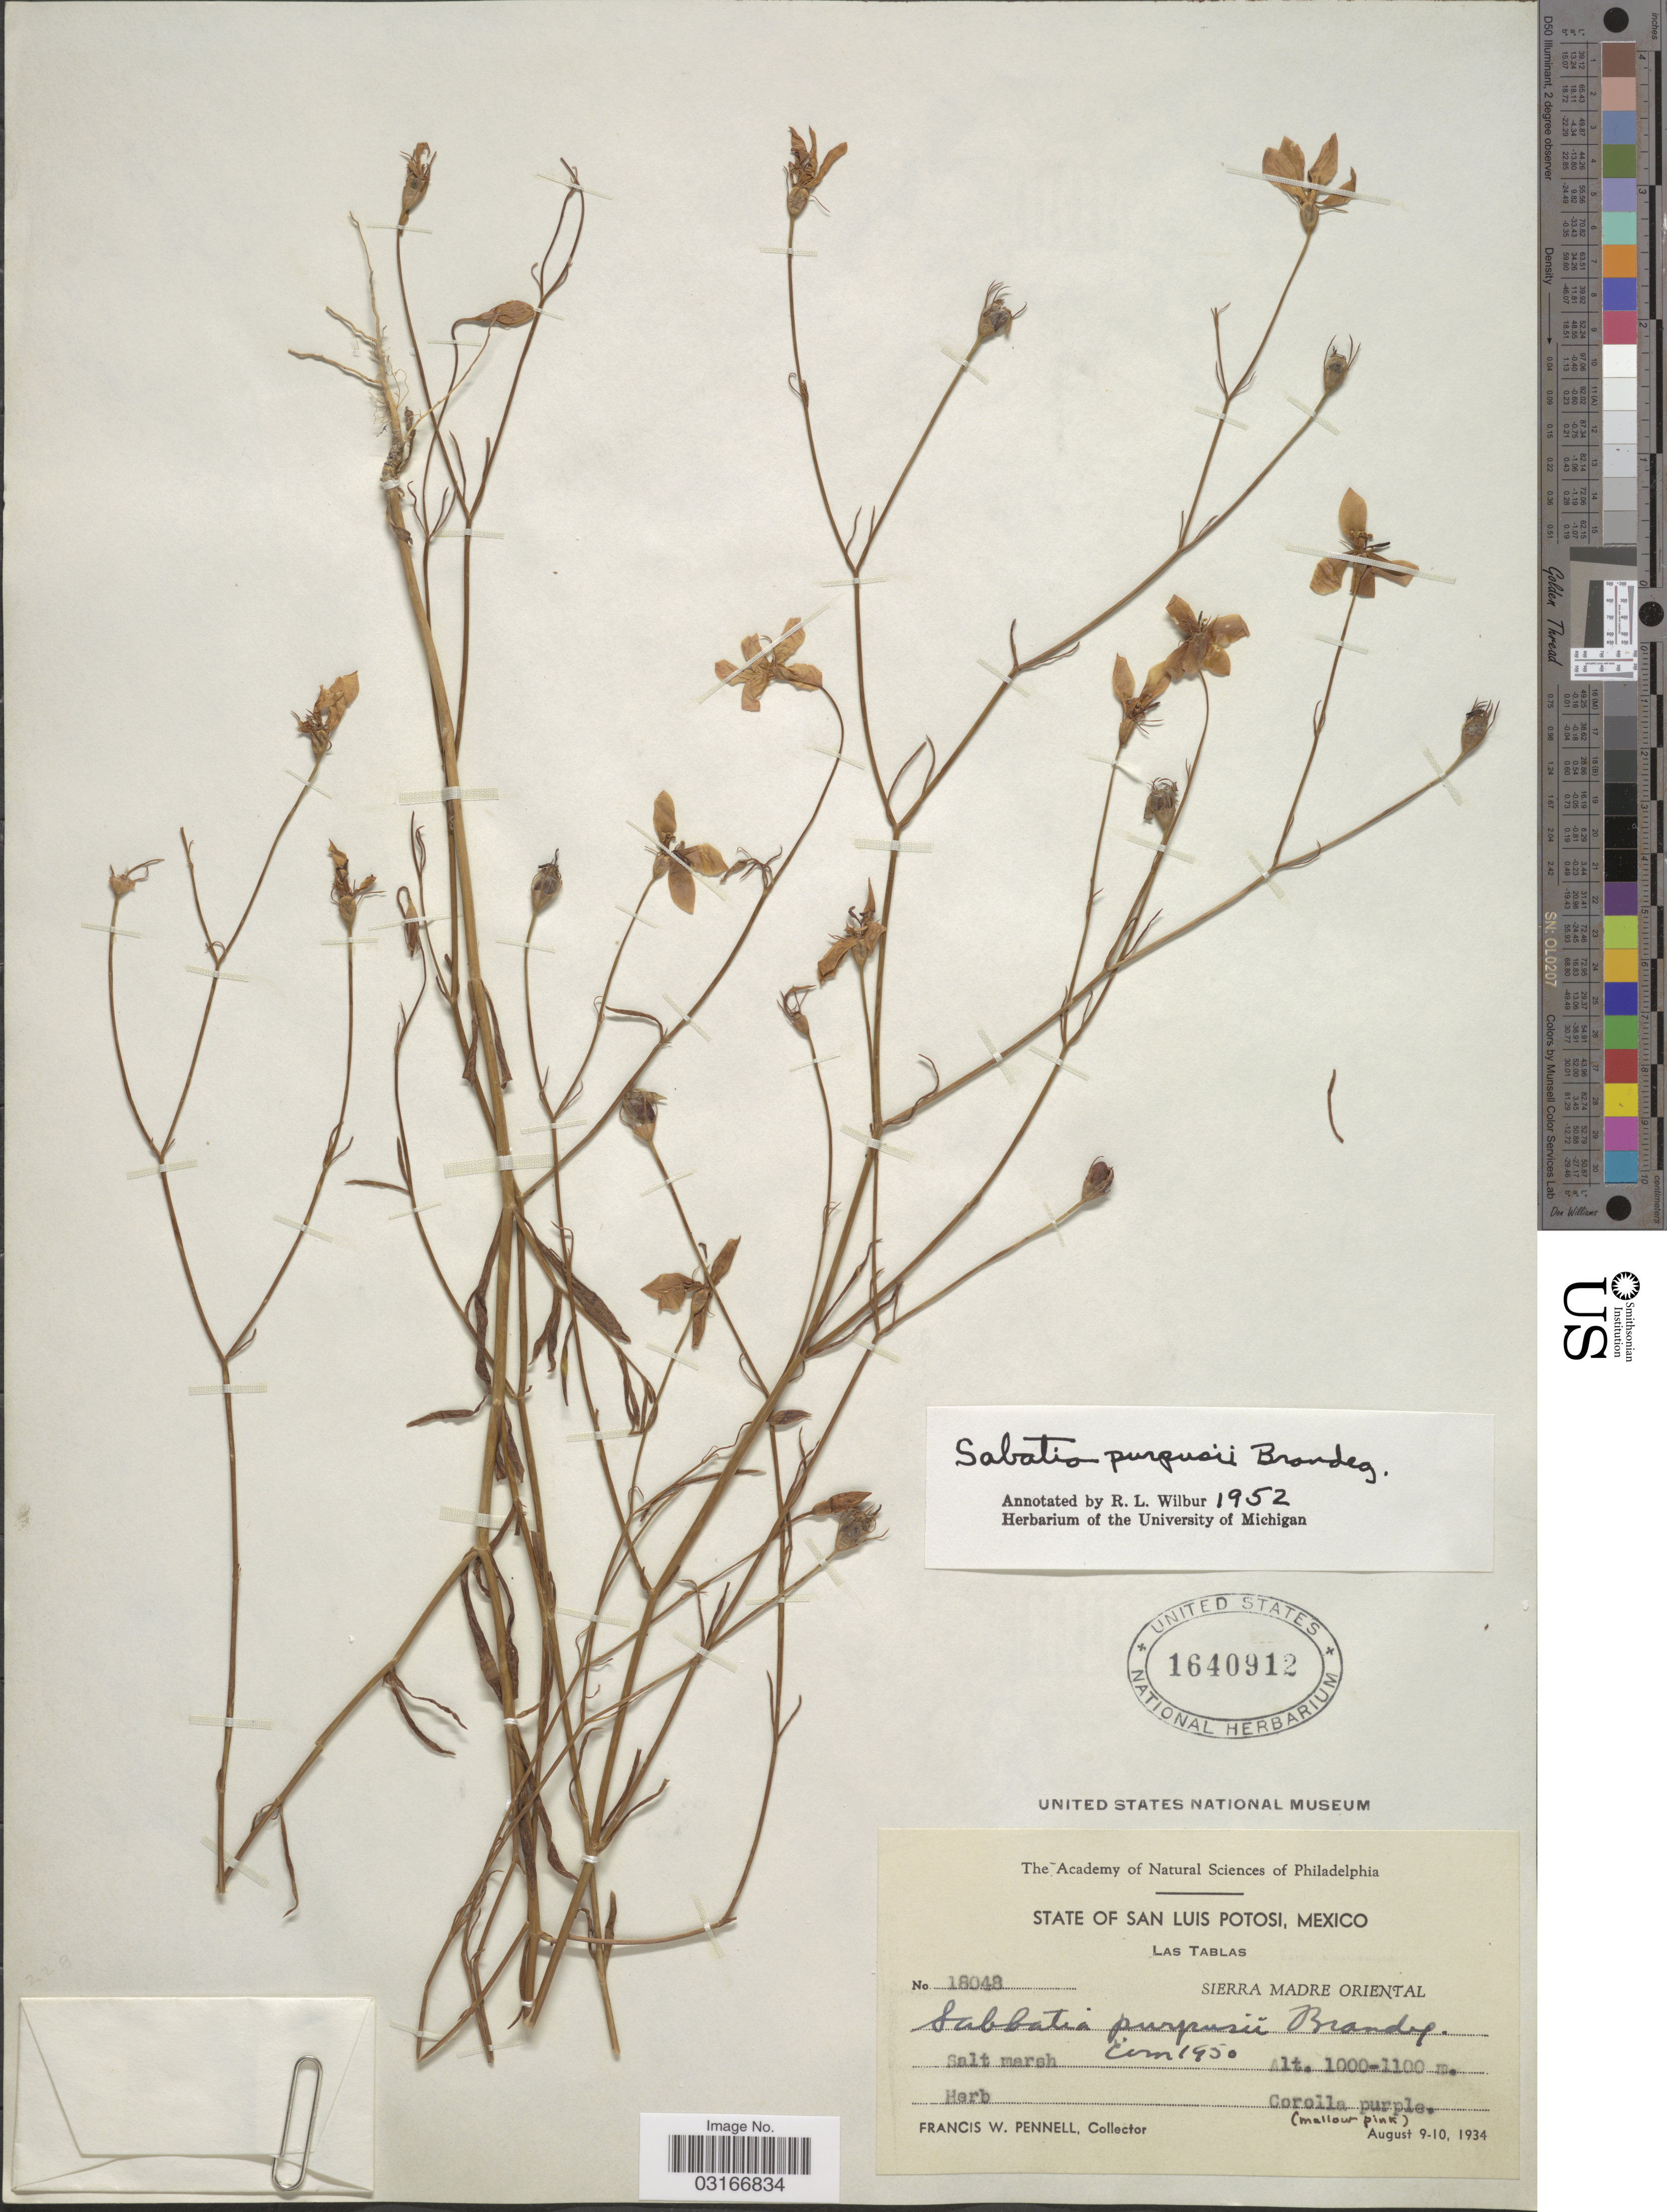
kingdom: Plantae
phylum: Tracheophyta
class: Magnoliopsida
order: Gentianales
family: Gentianaceae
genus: Sabatia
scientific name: Sabatia purpusii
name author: Brandegee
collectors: F. W. Pennell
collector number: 18048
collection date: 1934-08-09/1934-08-10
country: Mexico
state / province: San Luis Potosí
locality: State of San Luis Potosi. Las Tablas. Sierra Madre Oriental.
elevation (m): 1000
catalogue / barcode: US 1640912